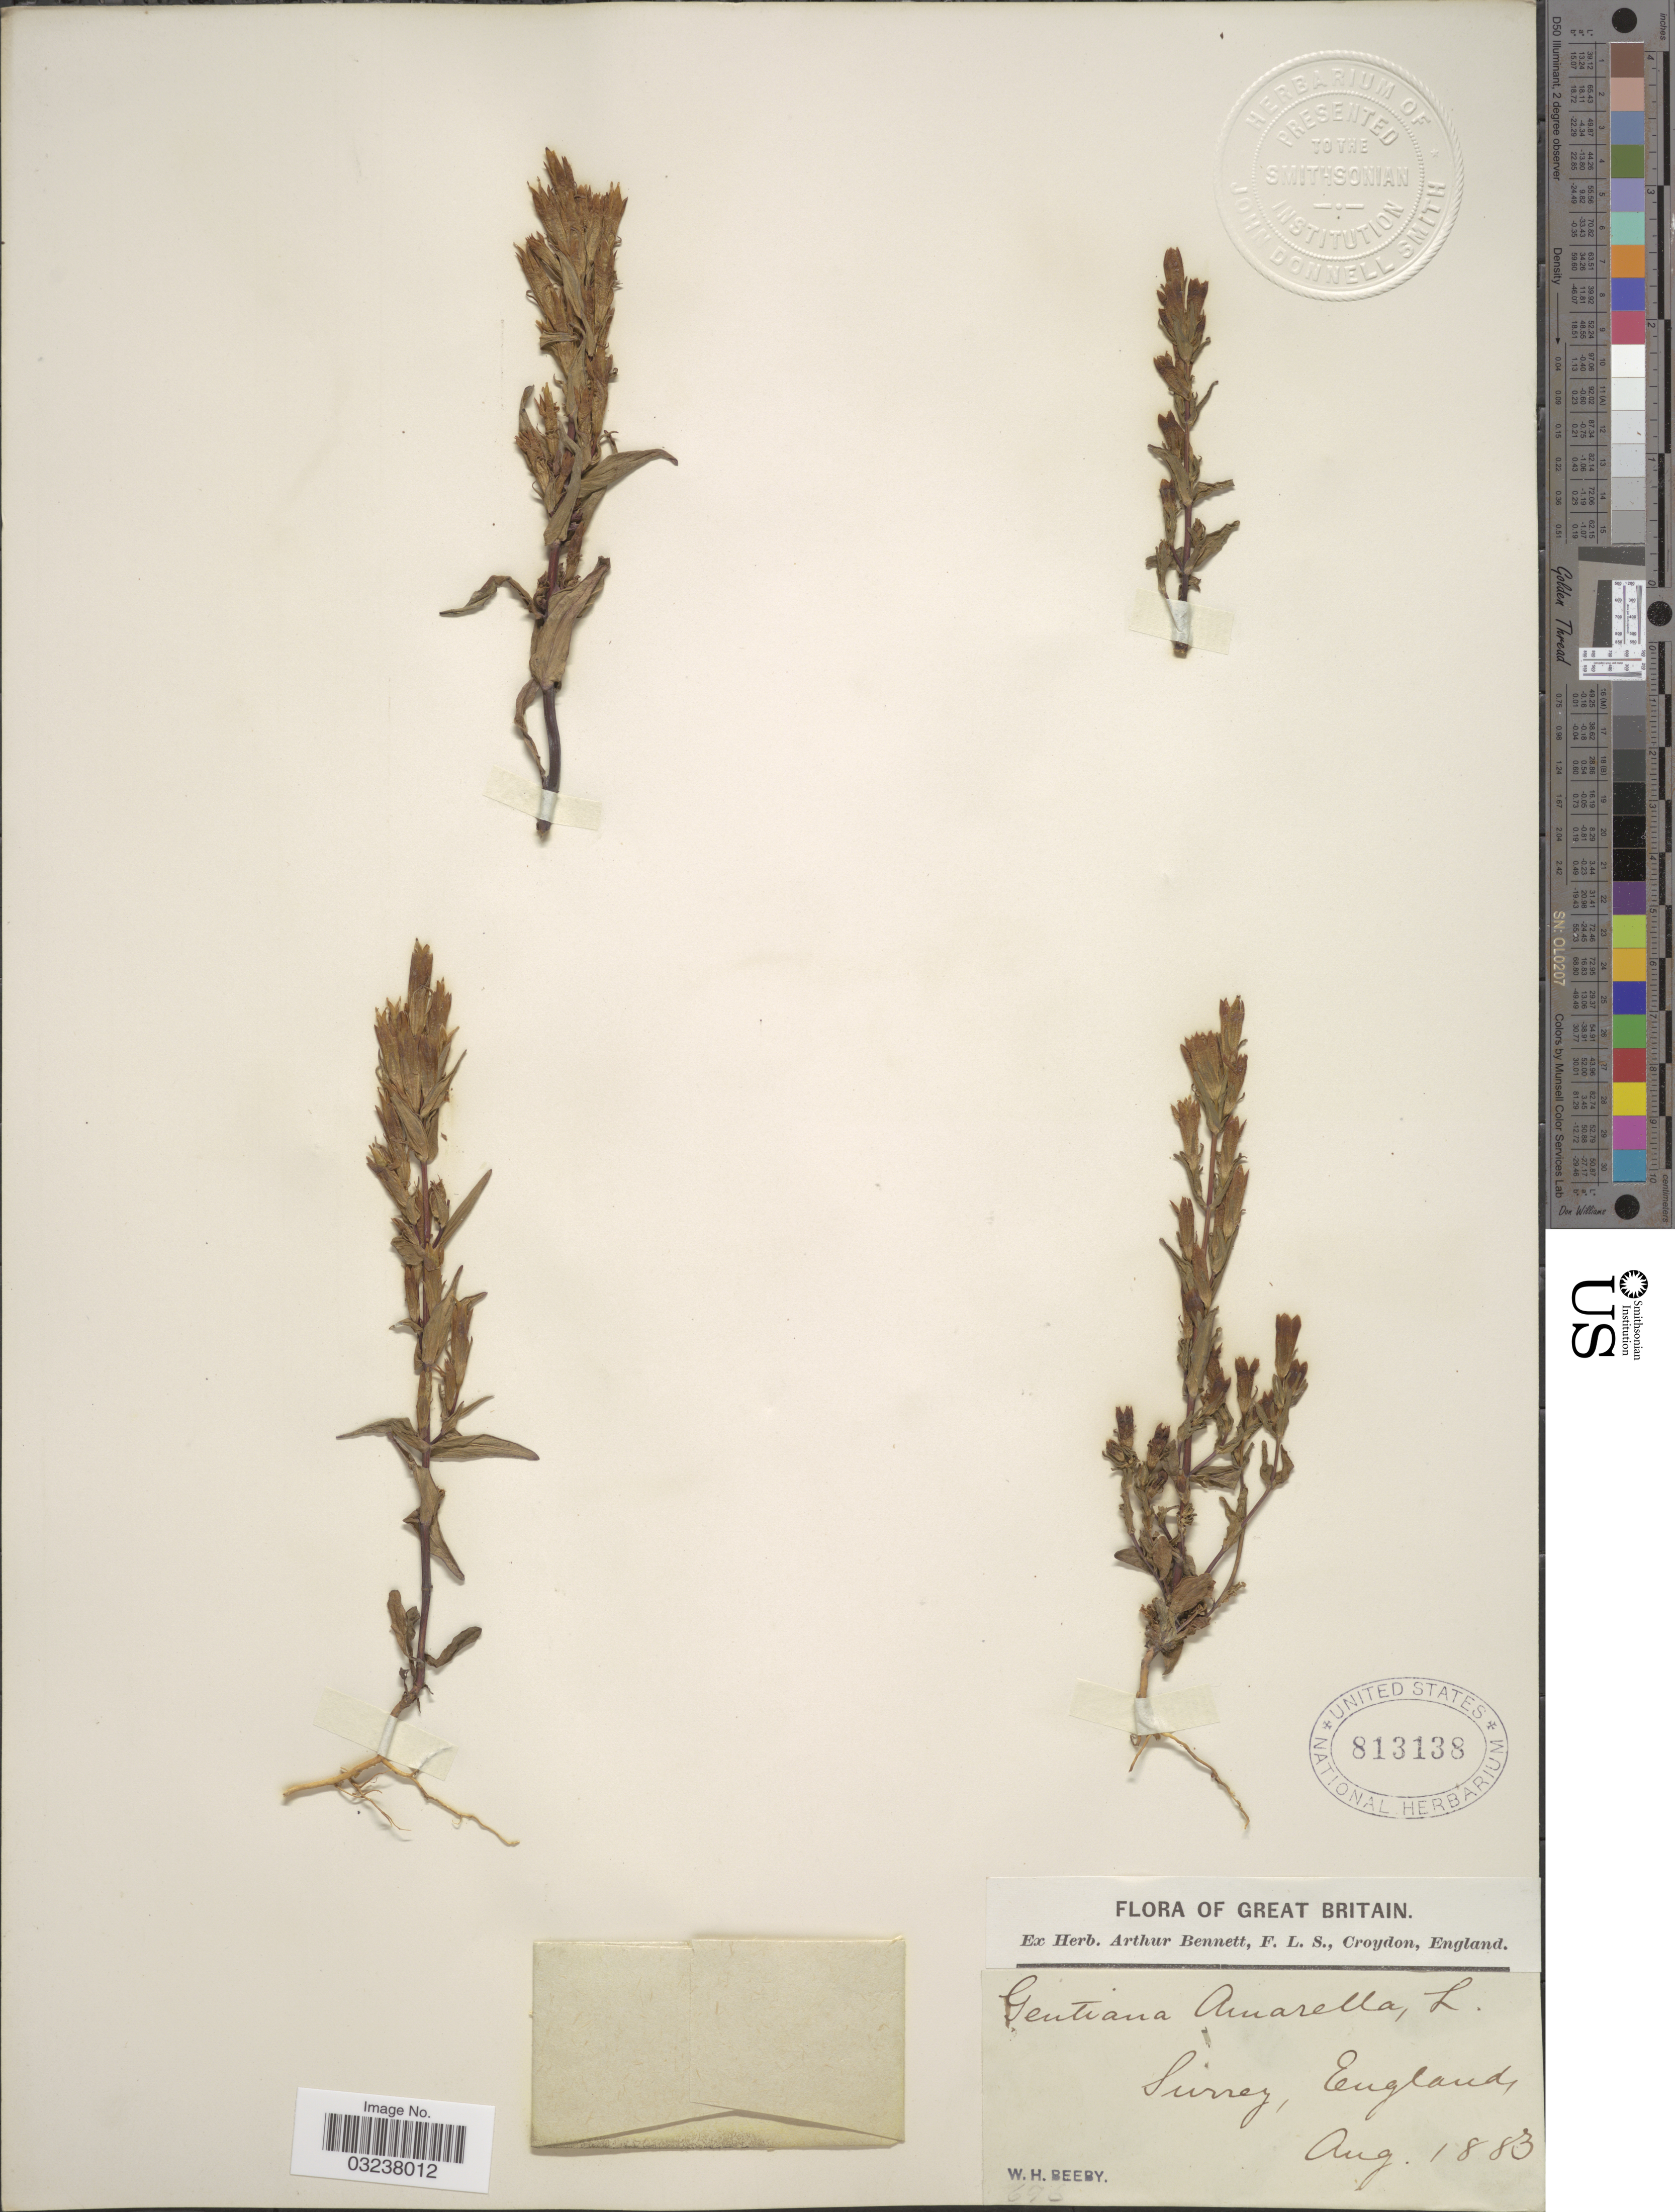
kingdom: Plantae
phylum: Tracheophyta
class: Magnoliopsida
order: Gentianales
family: Gentianaceae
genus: Gentianella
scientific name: Gentianella amarella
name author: (L.) Börner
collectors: W. Beeby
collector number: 695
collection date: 1883-08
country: United Kingdom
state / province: England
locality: Great Britain. Surrey.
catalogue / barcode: US 813138